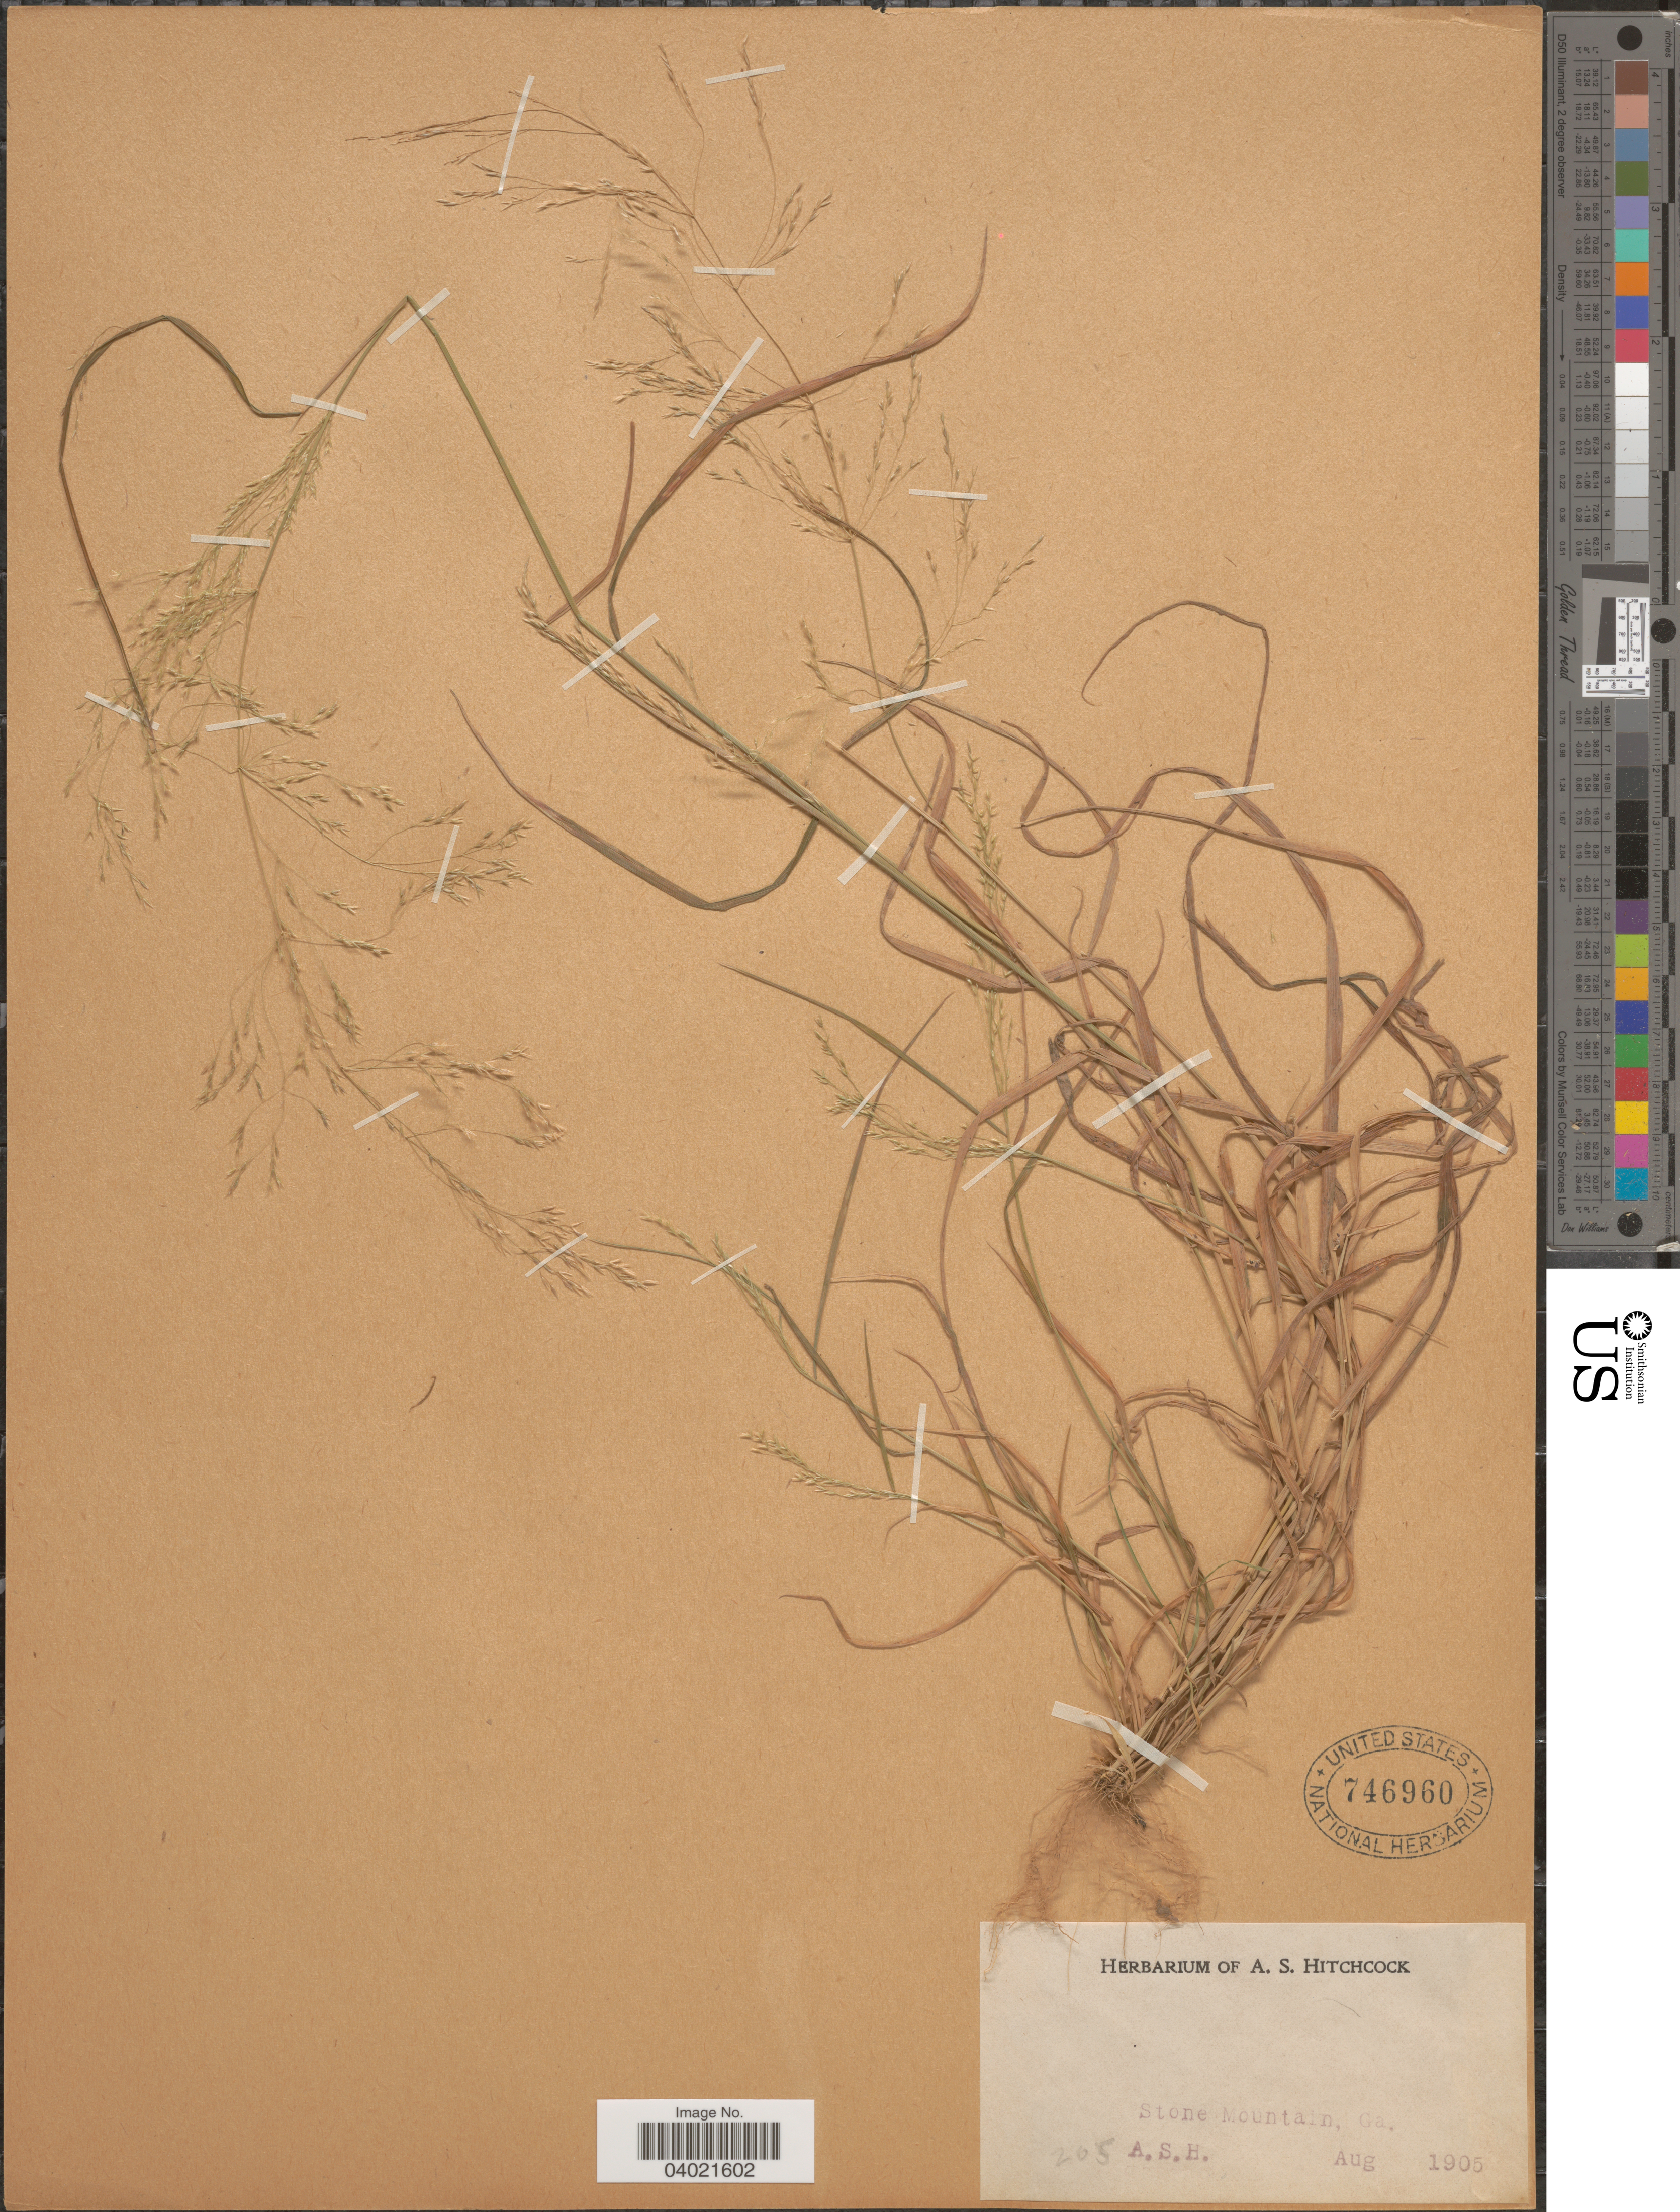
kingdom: Plantae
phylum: Tracheophyta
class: Liliopsida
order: Poales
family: Poaceae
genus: Agrostis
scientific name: Agrostis perennans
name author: (Walter) Tuck.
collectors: A. S. Hitchcock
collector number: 205*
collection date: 1905-08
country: United States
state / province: Georgia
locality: Stone Mountain.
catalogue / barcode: US 746960